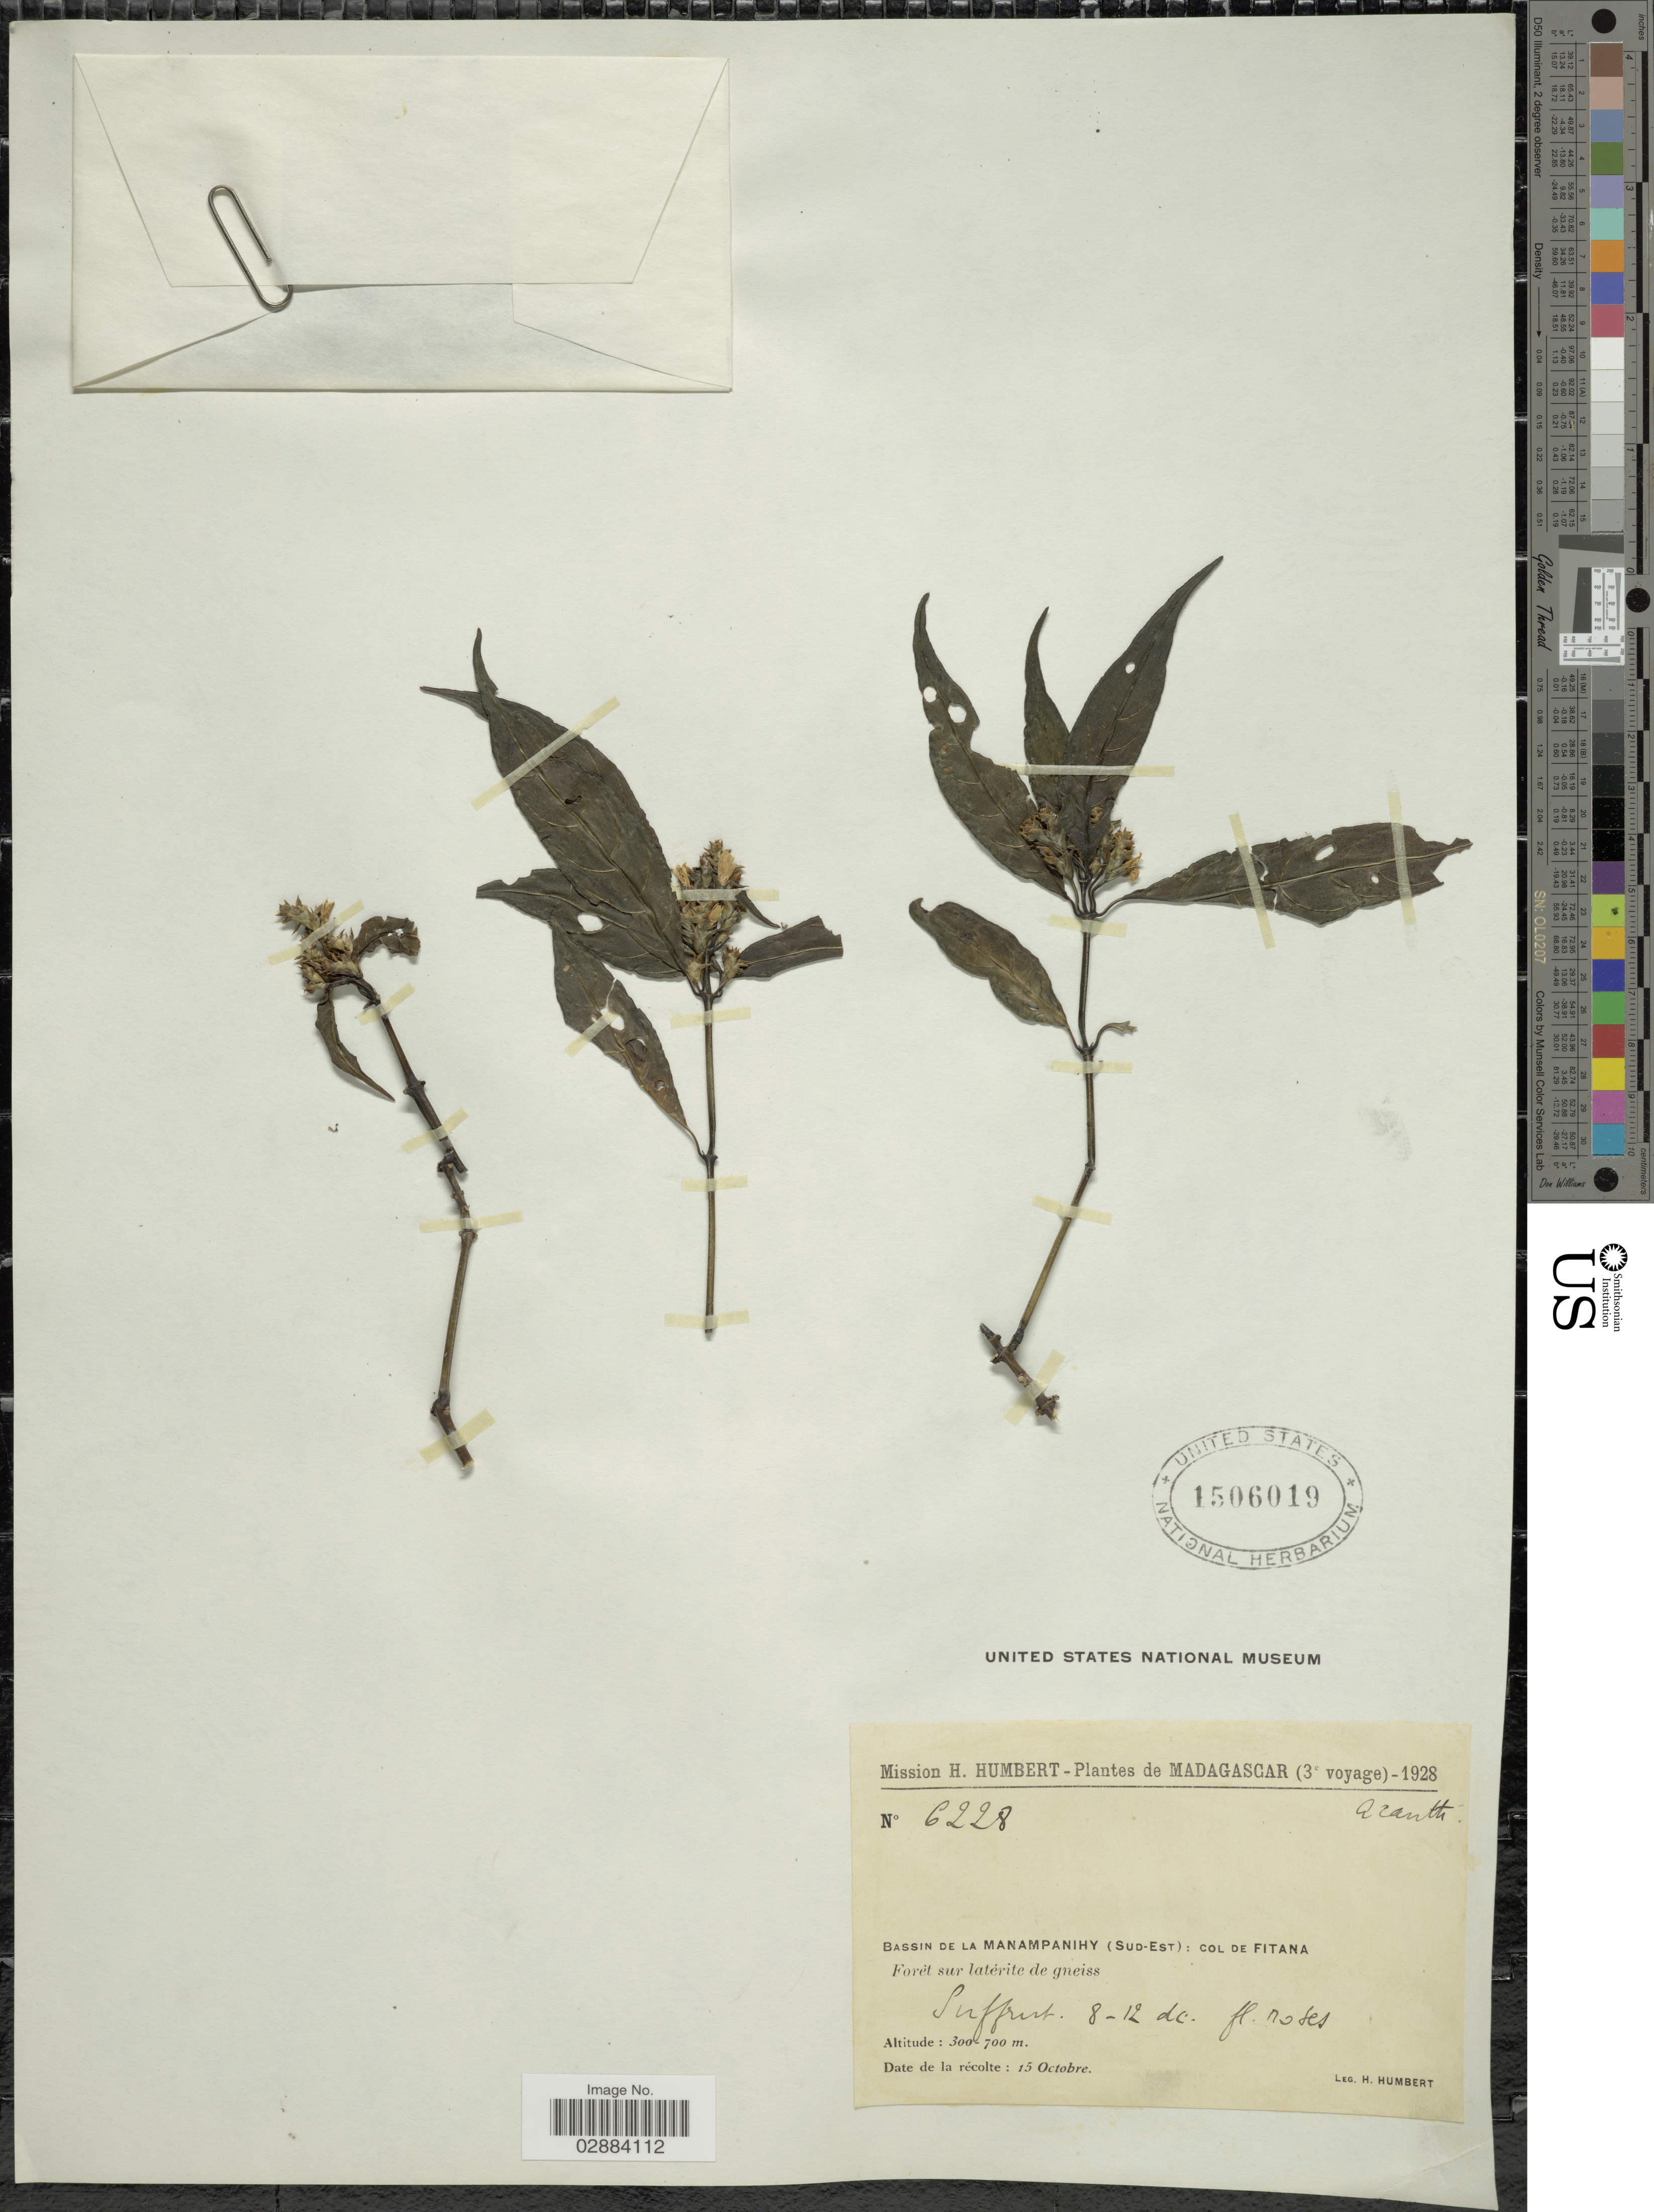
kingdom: Plantae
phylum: Tracheophyta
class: Magnoliopsida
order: Lamiales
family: Acanthaceae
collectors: H. Humbert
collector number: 6228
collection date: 1928-10-15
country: Madagascar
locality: Bassin de La Manampanihy (Sud-Est): Col de Fitana.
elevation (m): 300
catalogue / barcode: US 150619